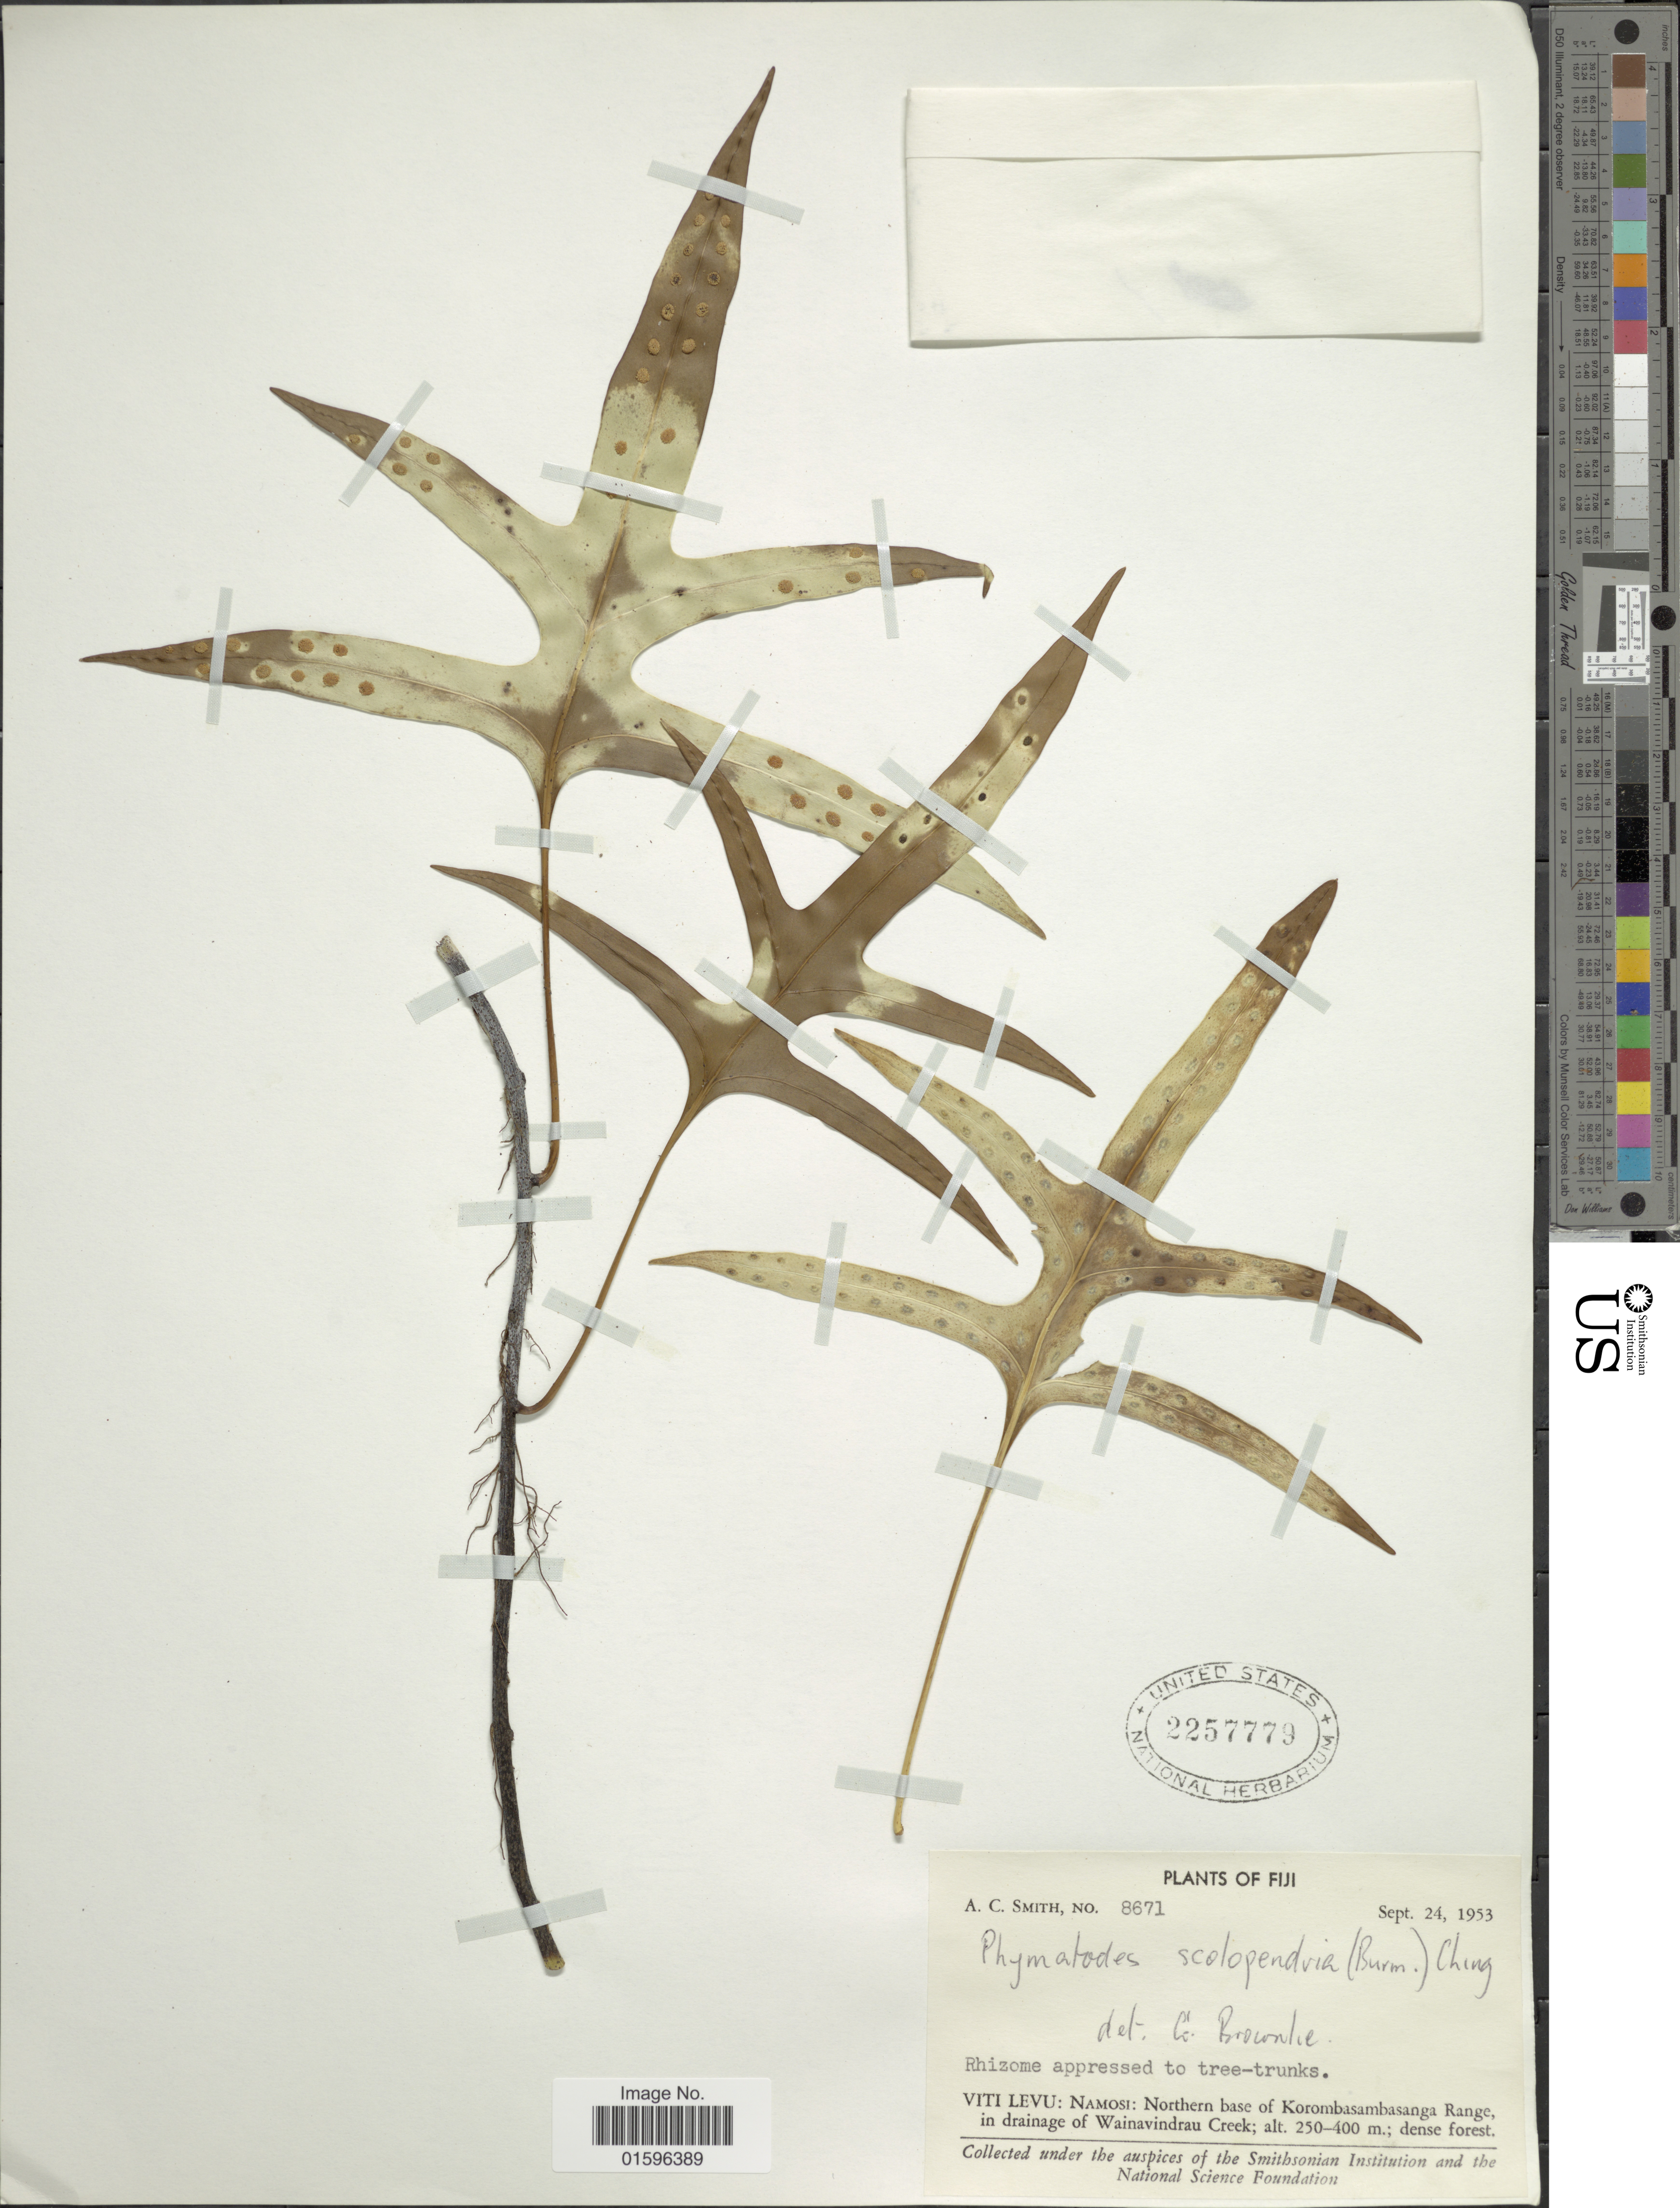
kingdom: Plantae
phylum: Tracheophyta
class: Polypodiopsida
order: Polypodiales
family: Polypodiaceae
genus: Polypodium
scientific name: Polypodium scolopendria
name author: Burm. f.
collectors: A. C. Smith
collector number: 8671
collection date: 1953-09-24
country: Fiji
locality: Fiji, Viti Levu: Namosi: Northern base of Korombasambasanga Range, in drainageof Wainavindrau Creek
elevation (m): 250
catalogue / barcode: US 2257779